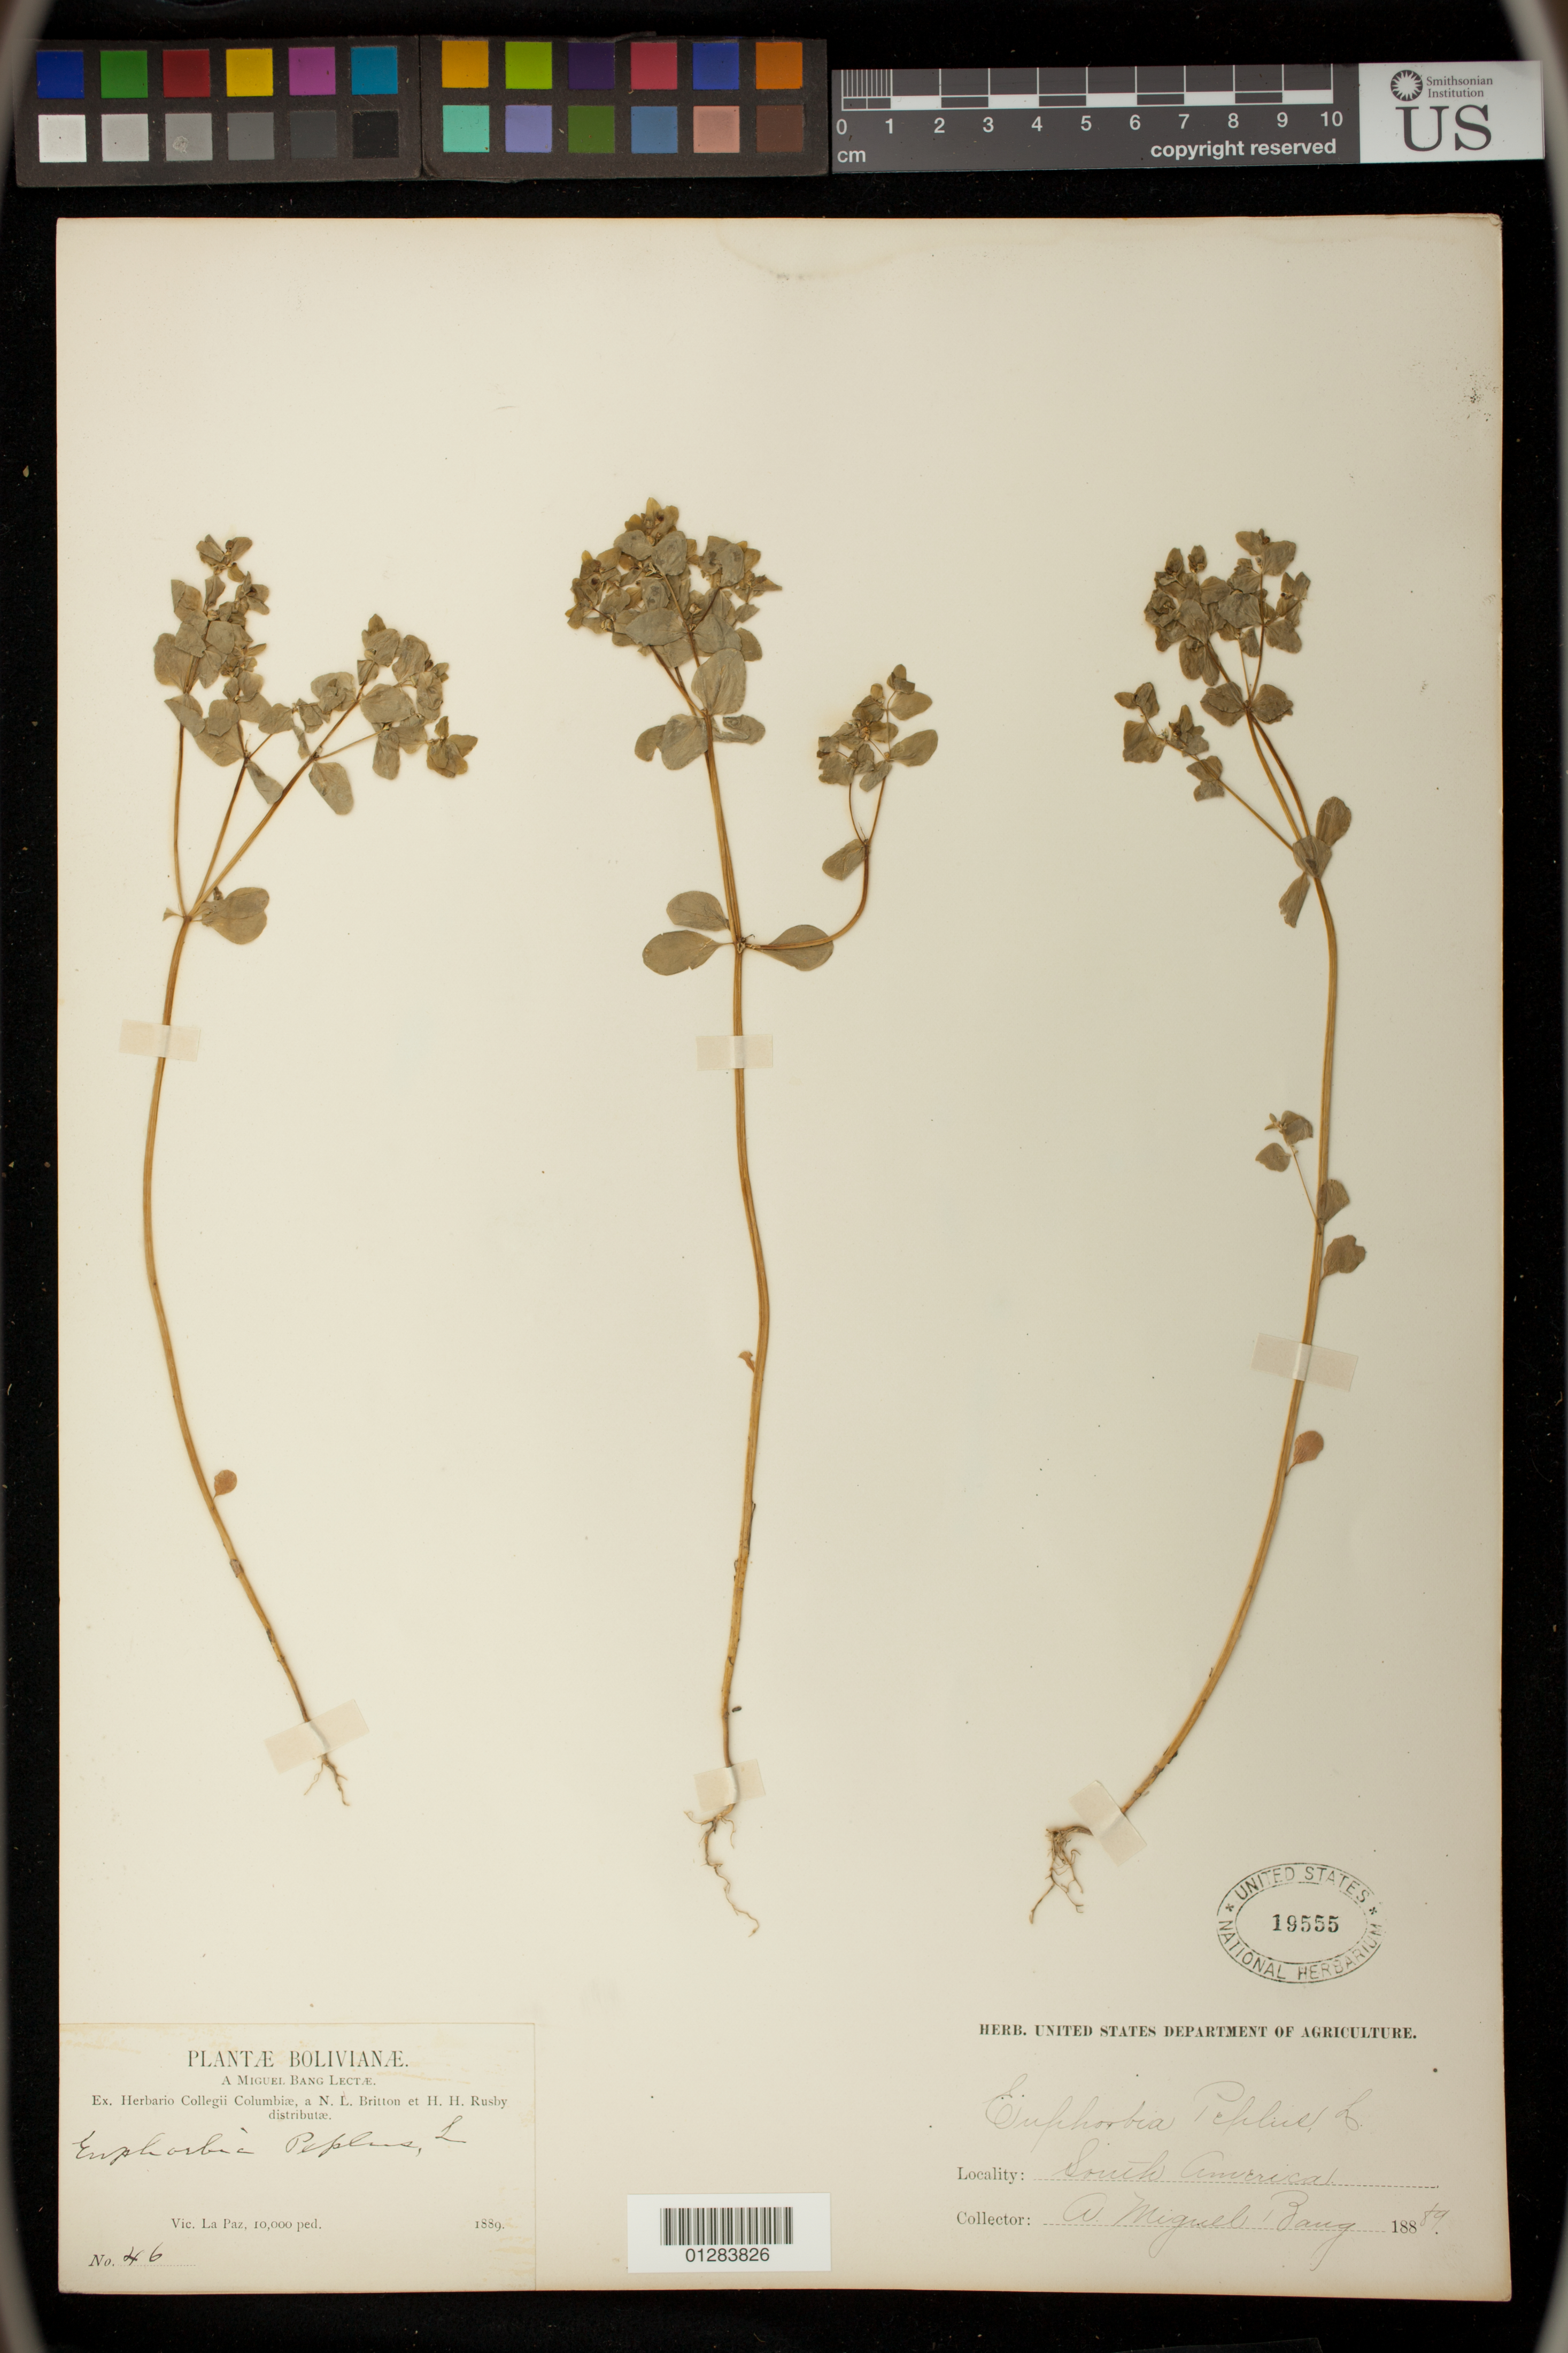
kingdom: Plantae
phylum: Tracheophyta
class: Magnoliopsida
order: Malpighiales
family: Euphorbiaceae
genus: Euphorbia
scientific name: Euphorbia peplus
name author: L.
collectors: M. Bang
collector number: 46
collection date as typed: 1889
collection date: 1889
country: Bolivia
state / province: La Paz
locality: Vic. La Paz.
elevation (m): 3048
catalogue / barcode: US 19555